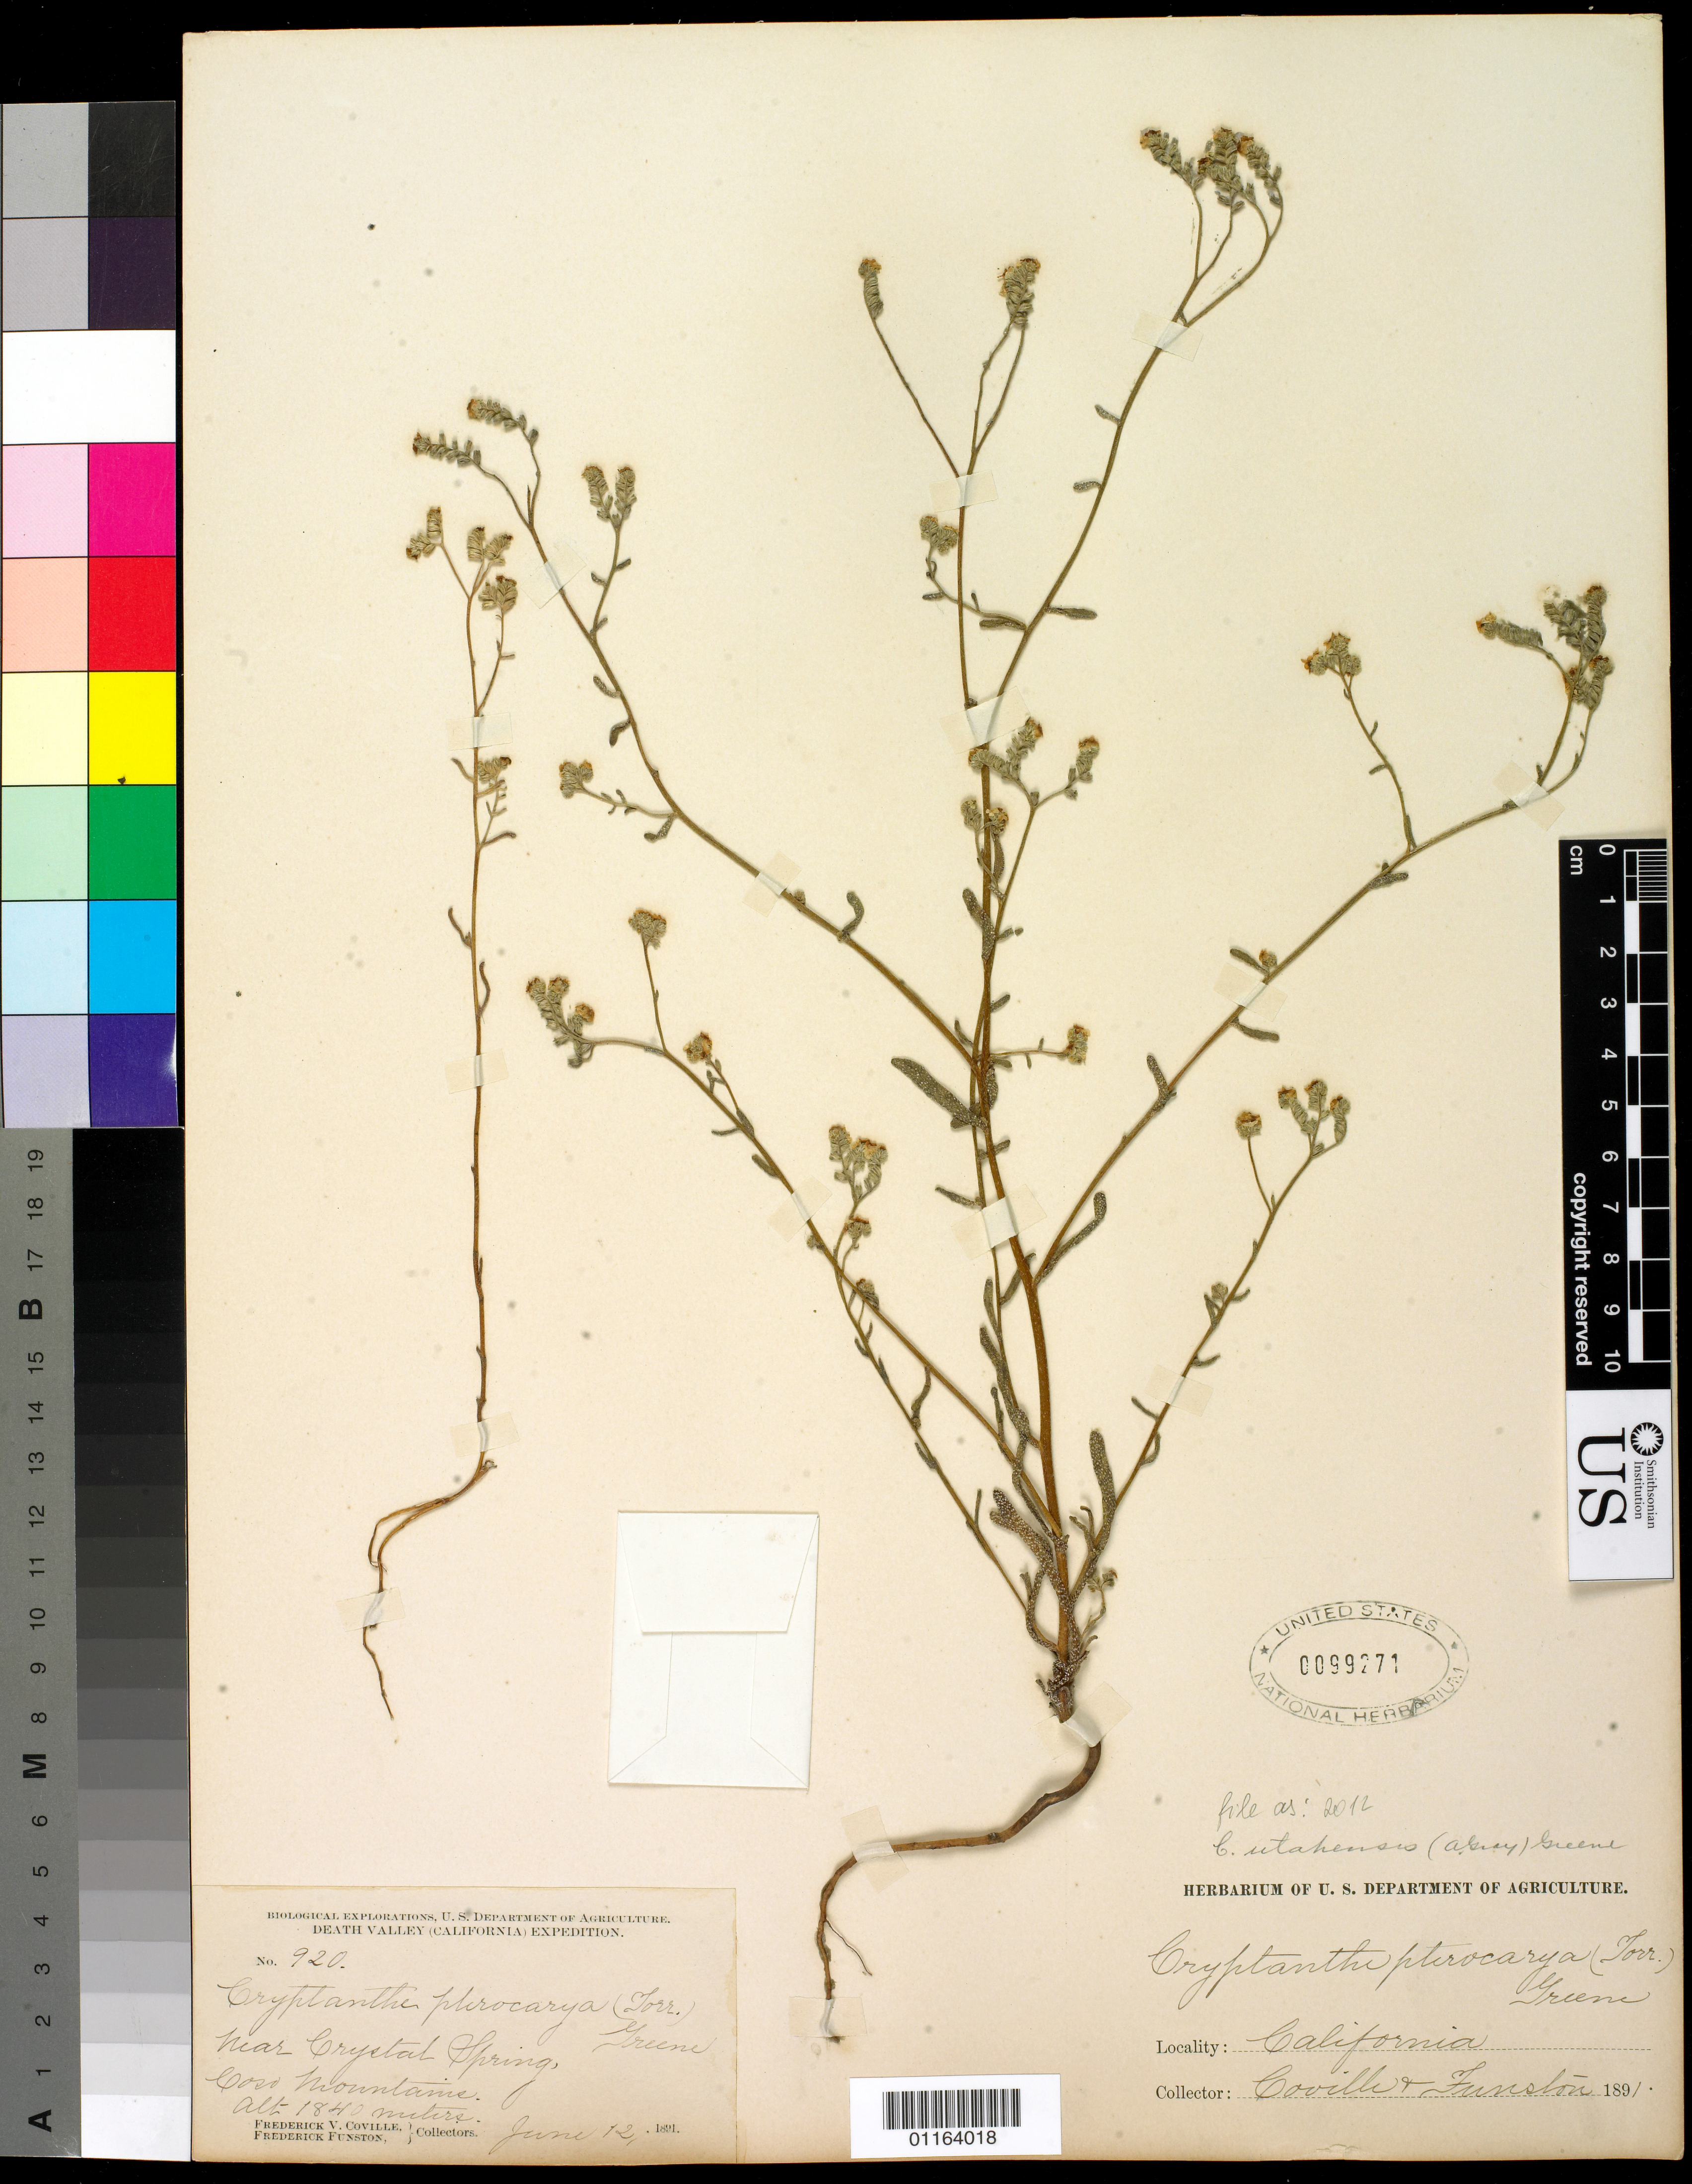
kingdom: Plantae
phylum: Tracheophyta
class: Magnoliopsida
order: Boraginales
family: Boraginaceae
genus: Cryptantha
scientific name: Cryptantha utahensis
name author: (A. Gray) Greene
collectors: F. V. Coville & F. Funston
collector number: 920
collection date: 1891-06-12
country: United States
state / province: California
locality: Near Crystal Spring, Coso Mountains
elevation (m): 1840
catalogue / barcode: US 99271